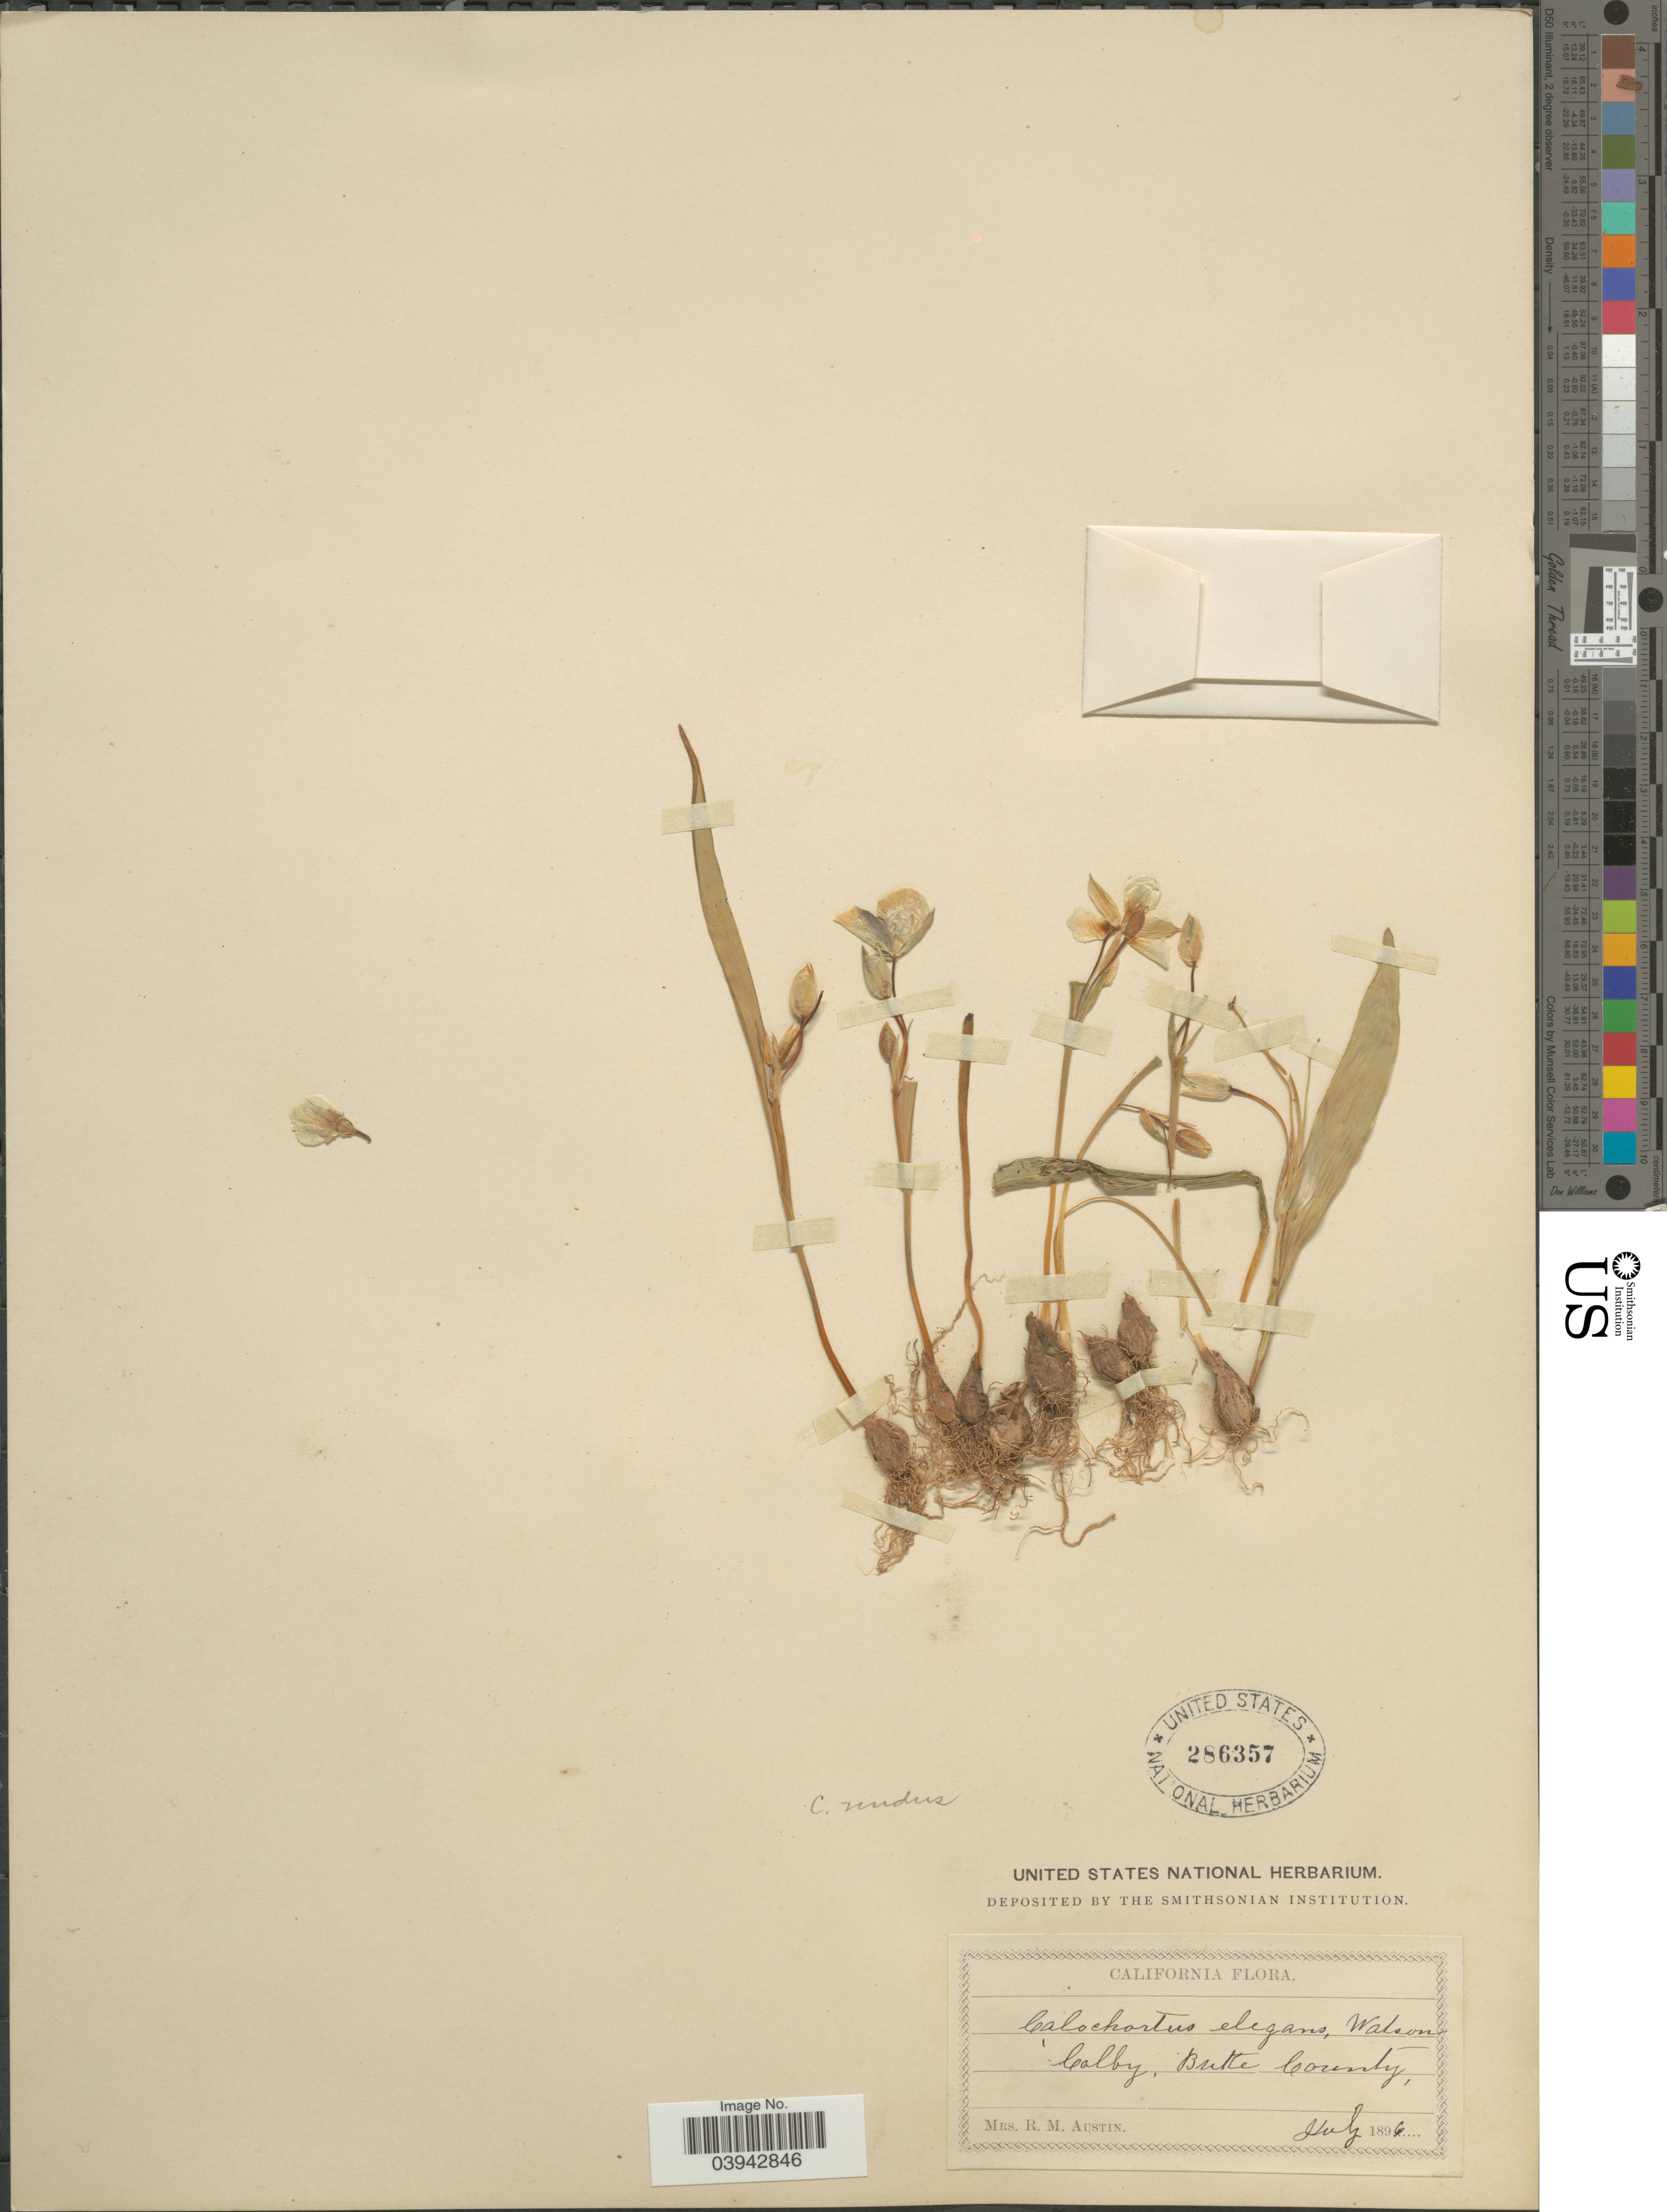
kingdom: Plantae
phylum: Tracheophyta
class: Liliopsida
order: Liliales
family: Liliaceae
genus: Calochortus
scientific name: Calochortus nudus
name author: S. Watson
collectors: R. Austin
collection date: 1896-07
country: United States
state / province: California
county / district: Butte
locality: Colby, Butte County.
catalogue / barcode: US 286357